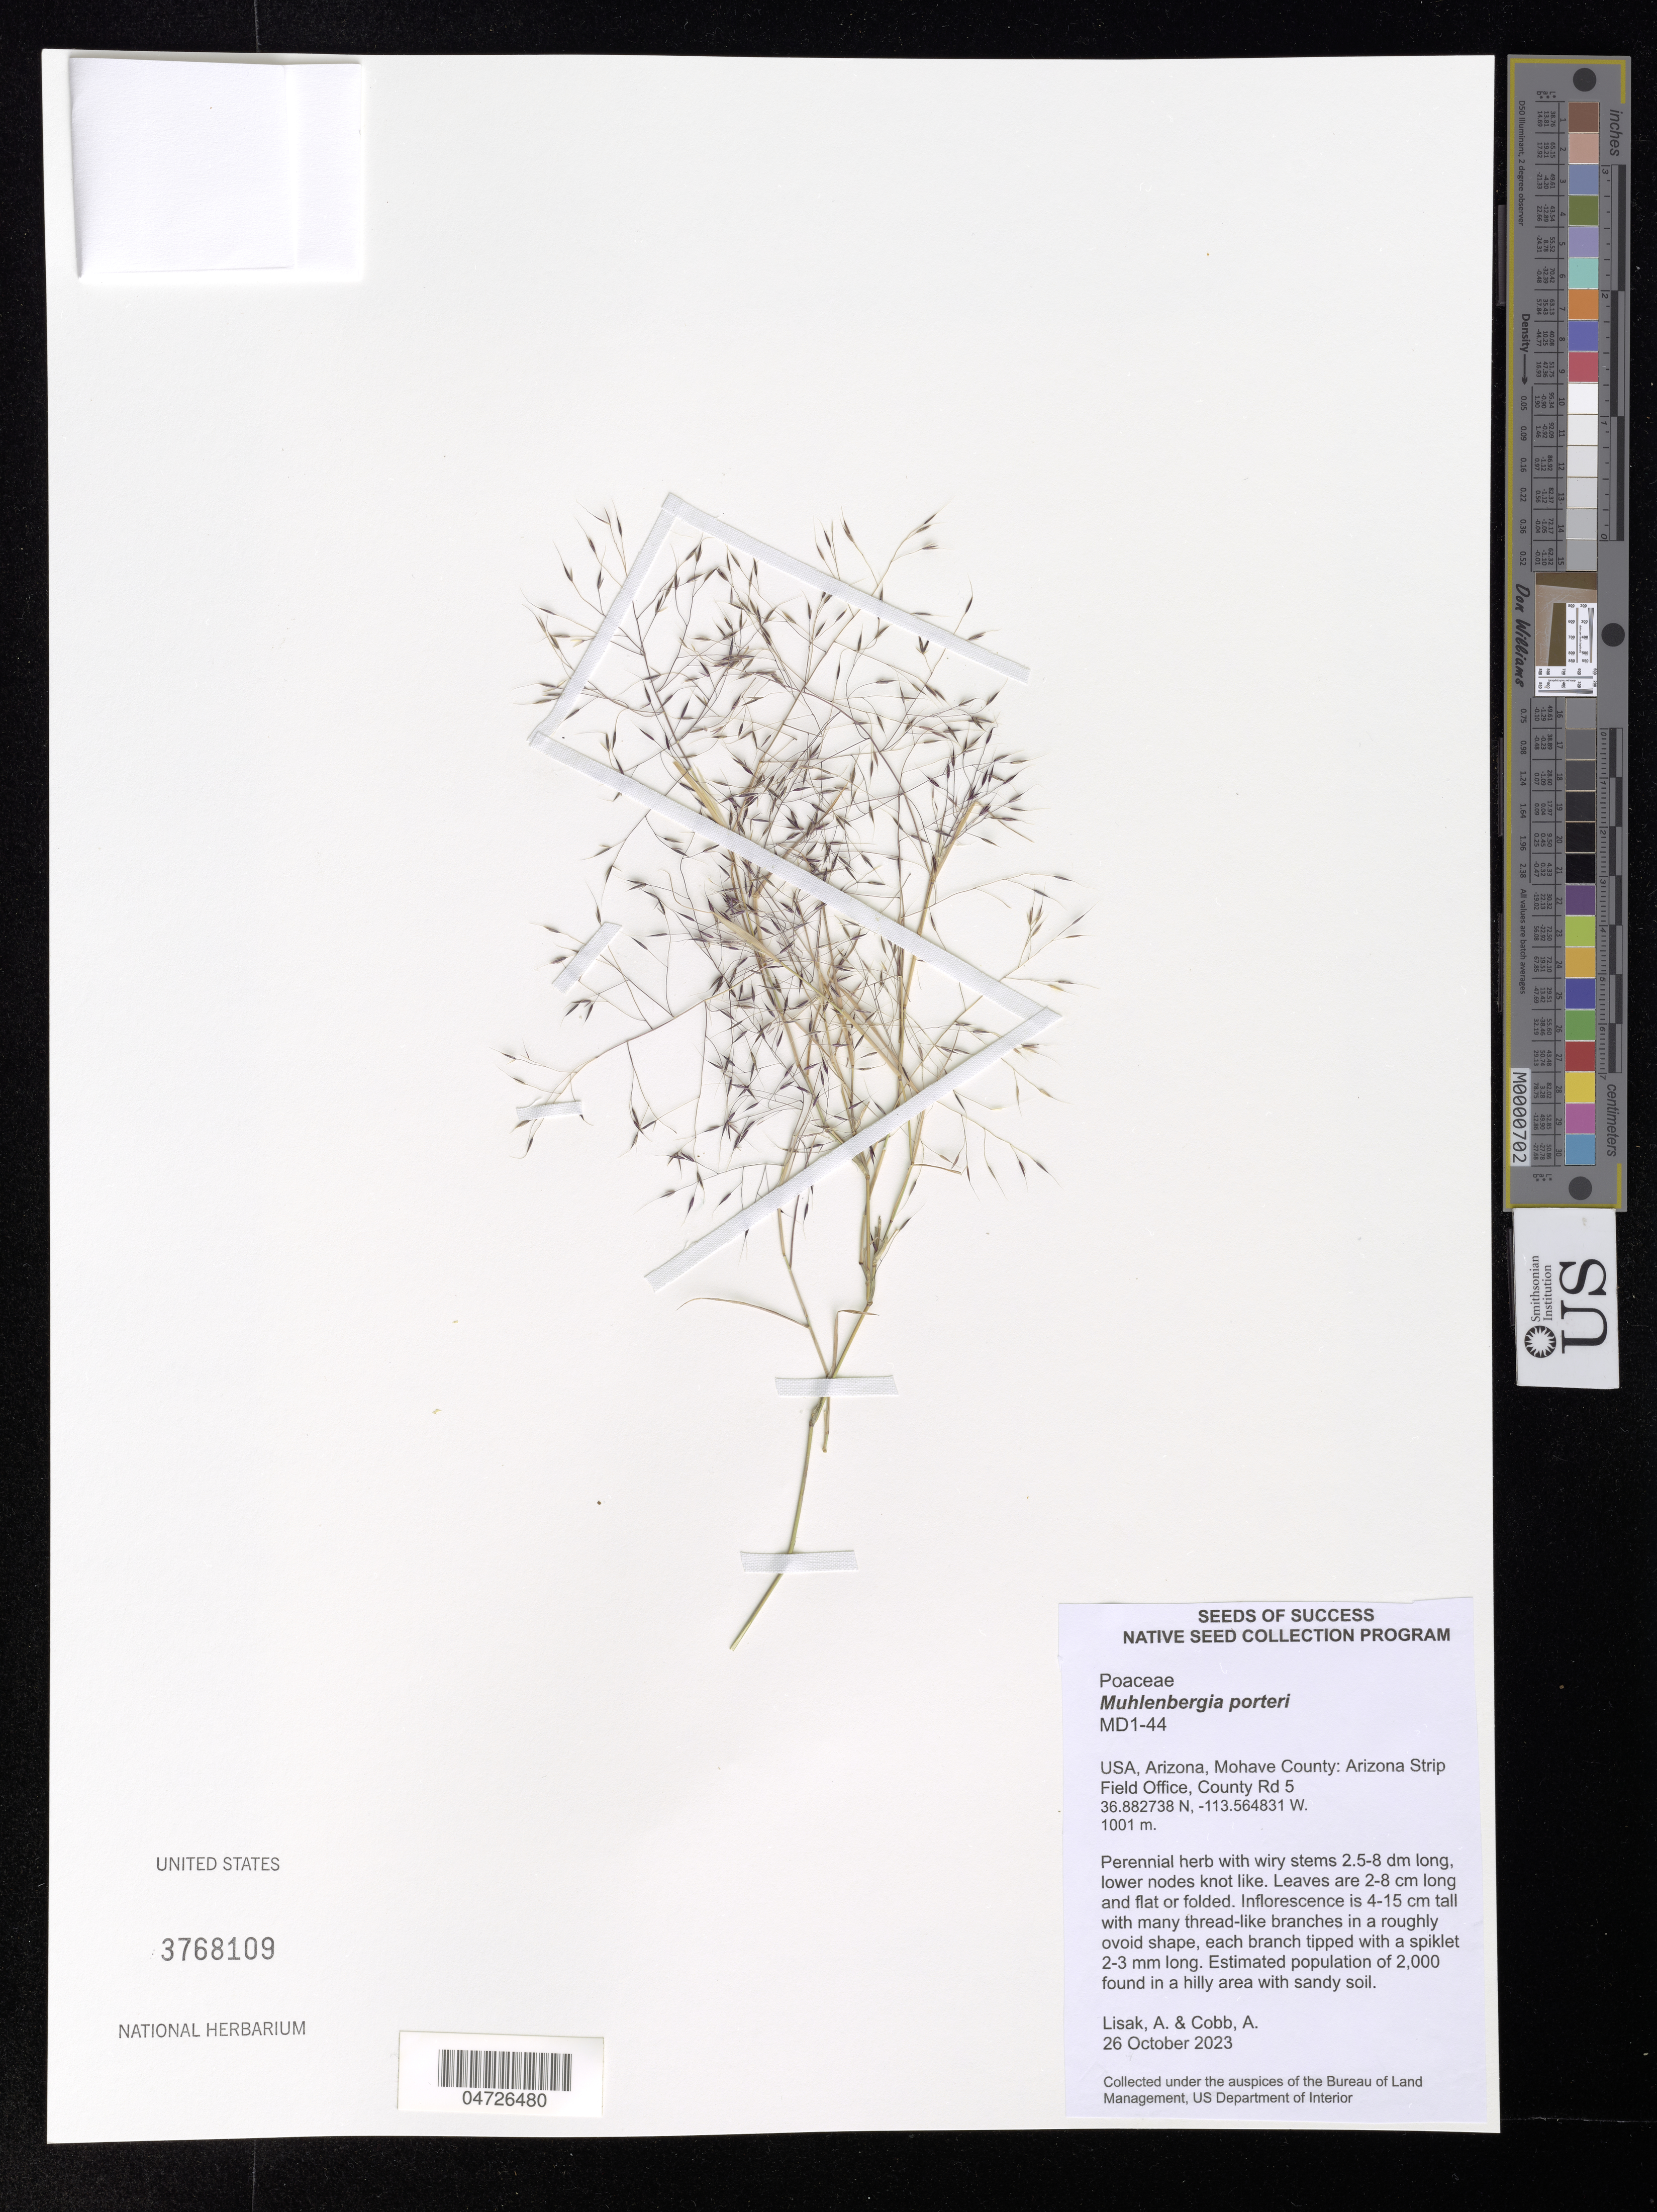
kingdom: Plantae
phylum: Tracheophyta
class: Liliopsida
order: Poales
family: Poaceae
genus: Muhlenbergia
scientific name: Muhlenbergia porteri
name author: Scribn. in W.J. Beal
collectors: A. Lisak & A. Cobb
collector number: MD1-44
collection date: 2023-10-26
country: United States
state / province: Arizona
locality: Mohave County: Arizona Strip Field Office, County Rd 5.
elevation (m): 1001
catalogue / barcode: US 3768109